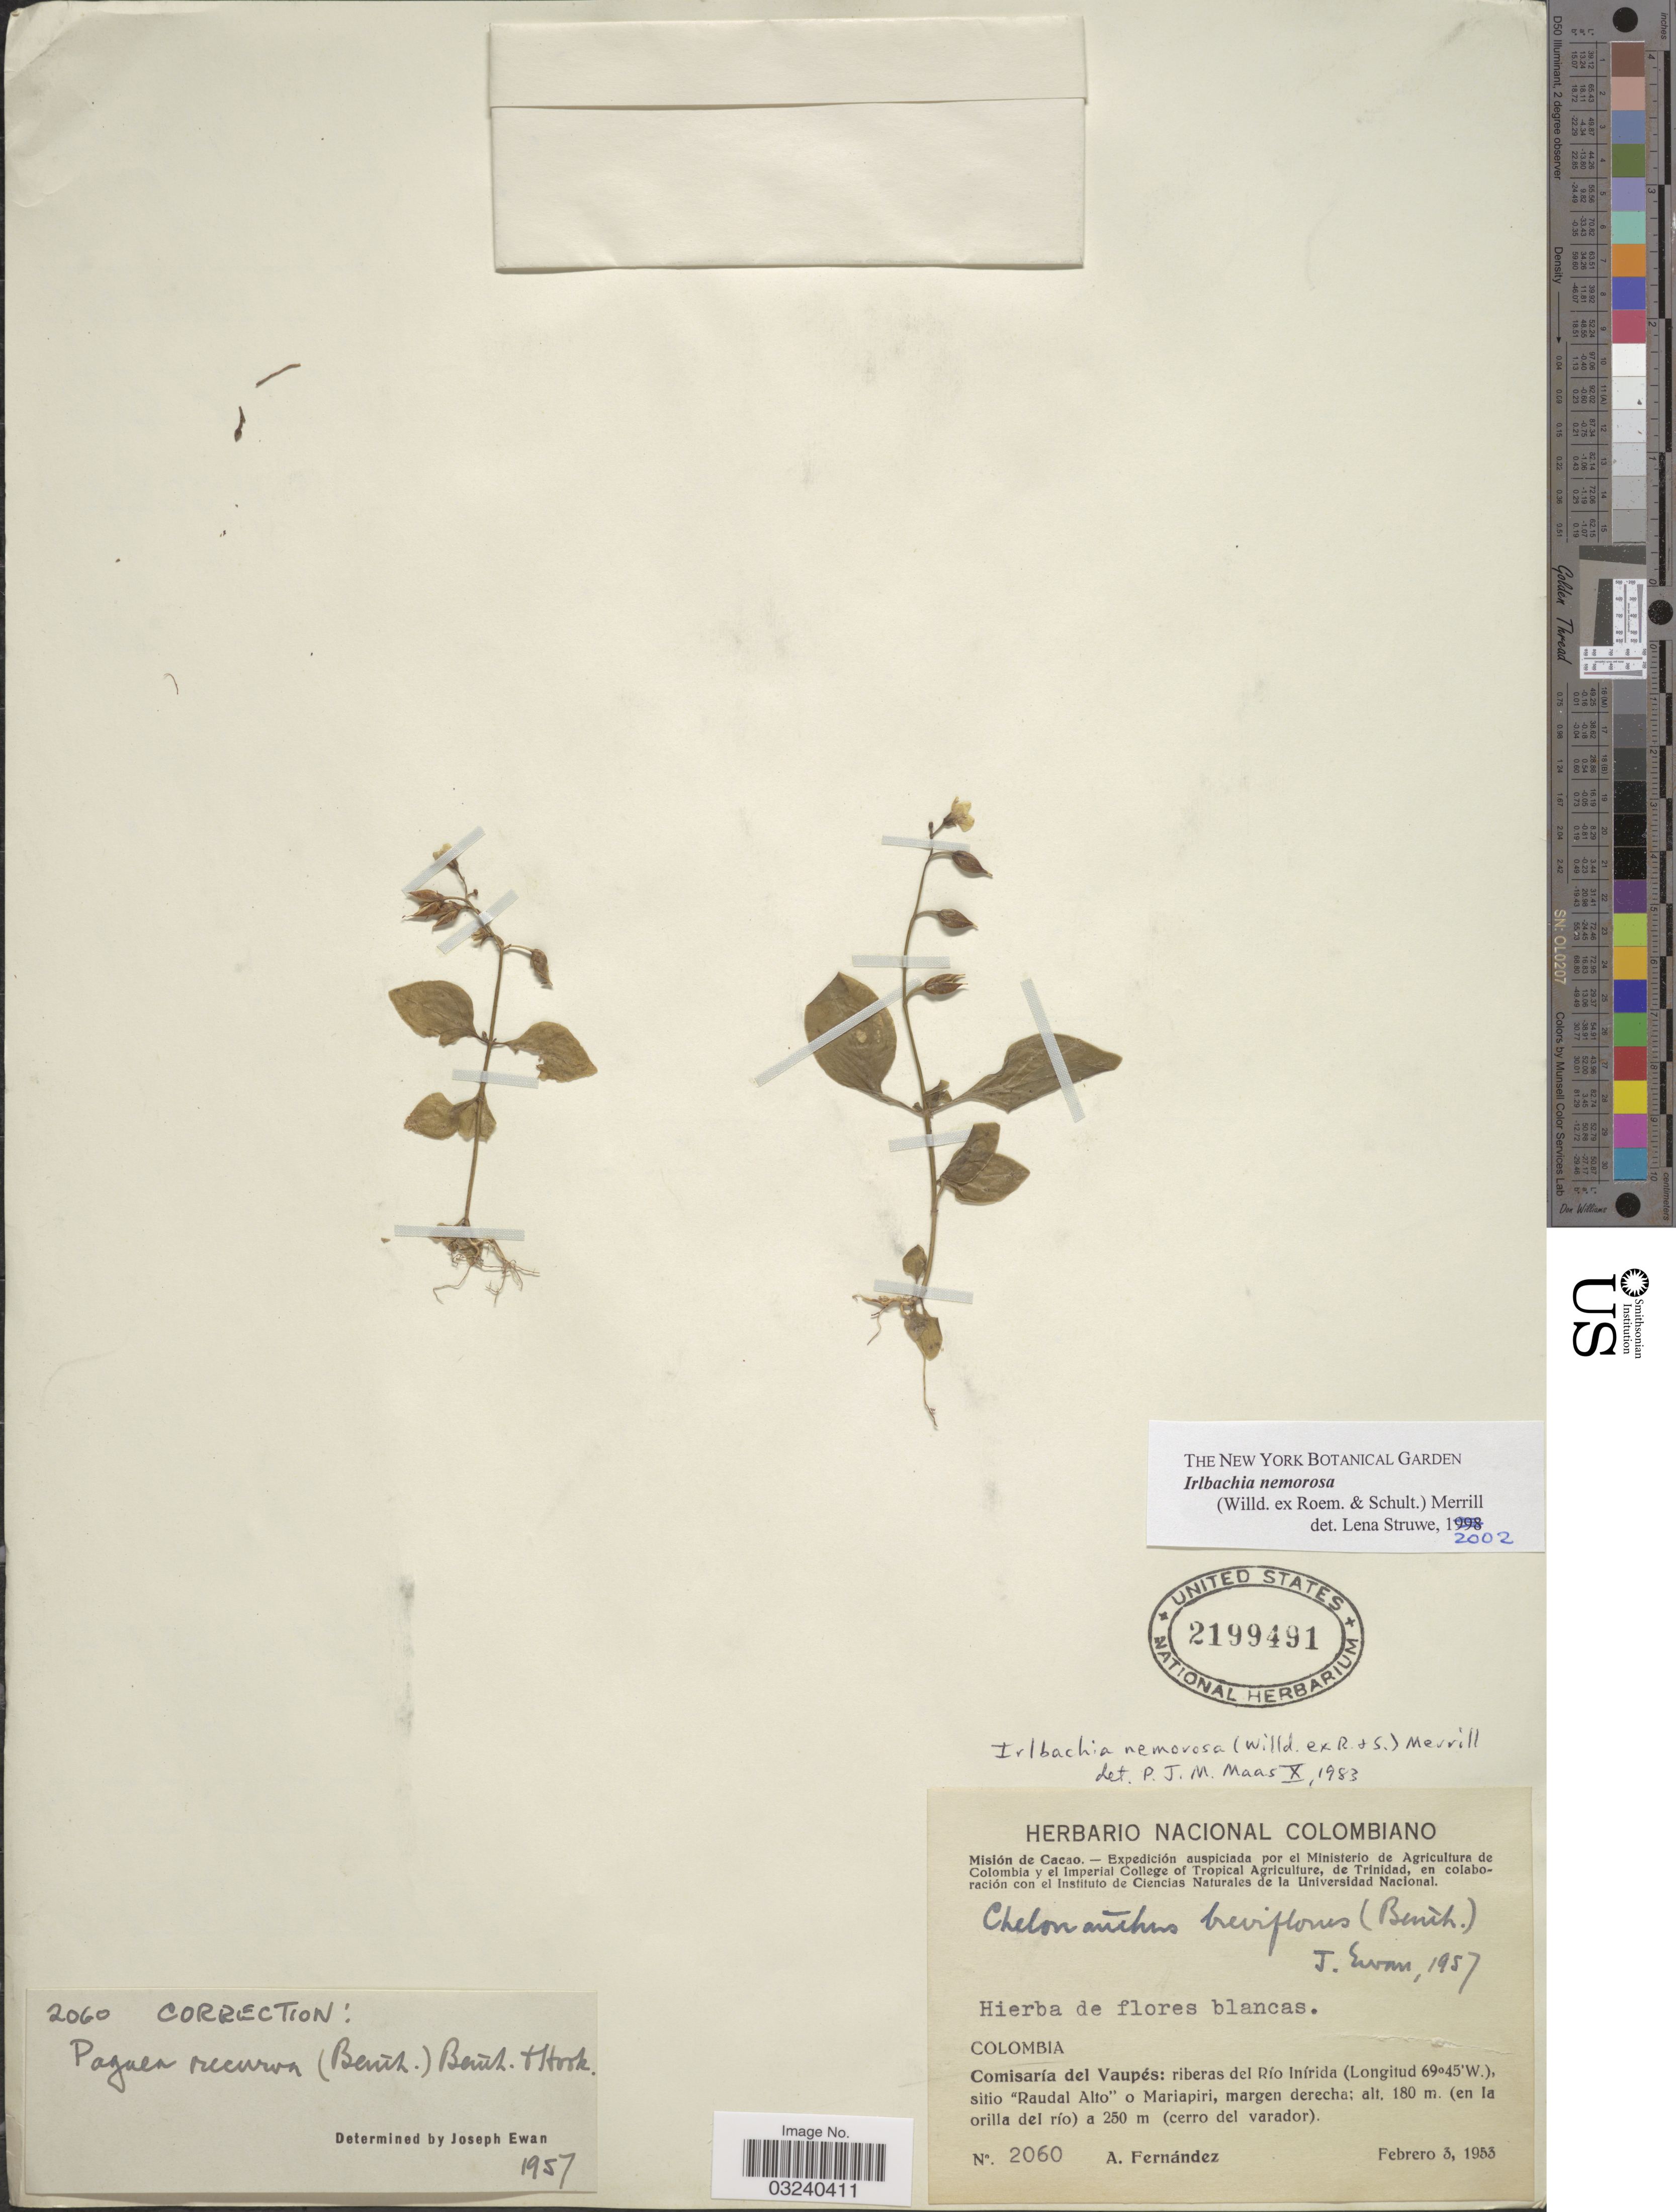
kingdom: Plantae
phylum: Tracheophyta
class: Magnoliopsida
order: Gentianales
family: Gentianaceae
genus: Irlbachia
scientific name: Irlbachia nemorosa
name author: (Willd. ex Roem. & Schult.) Merr.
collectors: A. Fernández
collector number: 2060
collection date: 1953-02-03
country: Colombia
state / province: Vaupés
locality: Comisaría del Vaupés: riberas del Río Inírida, sitio "Raudal Alto" o Mariapiri, margen derecha; en la orilla del río, cerro del varador.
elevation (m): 180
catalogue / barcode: US 2199491